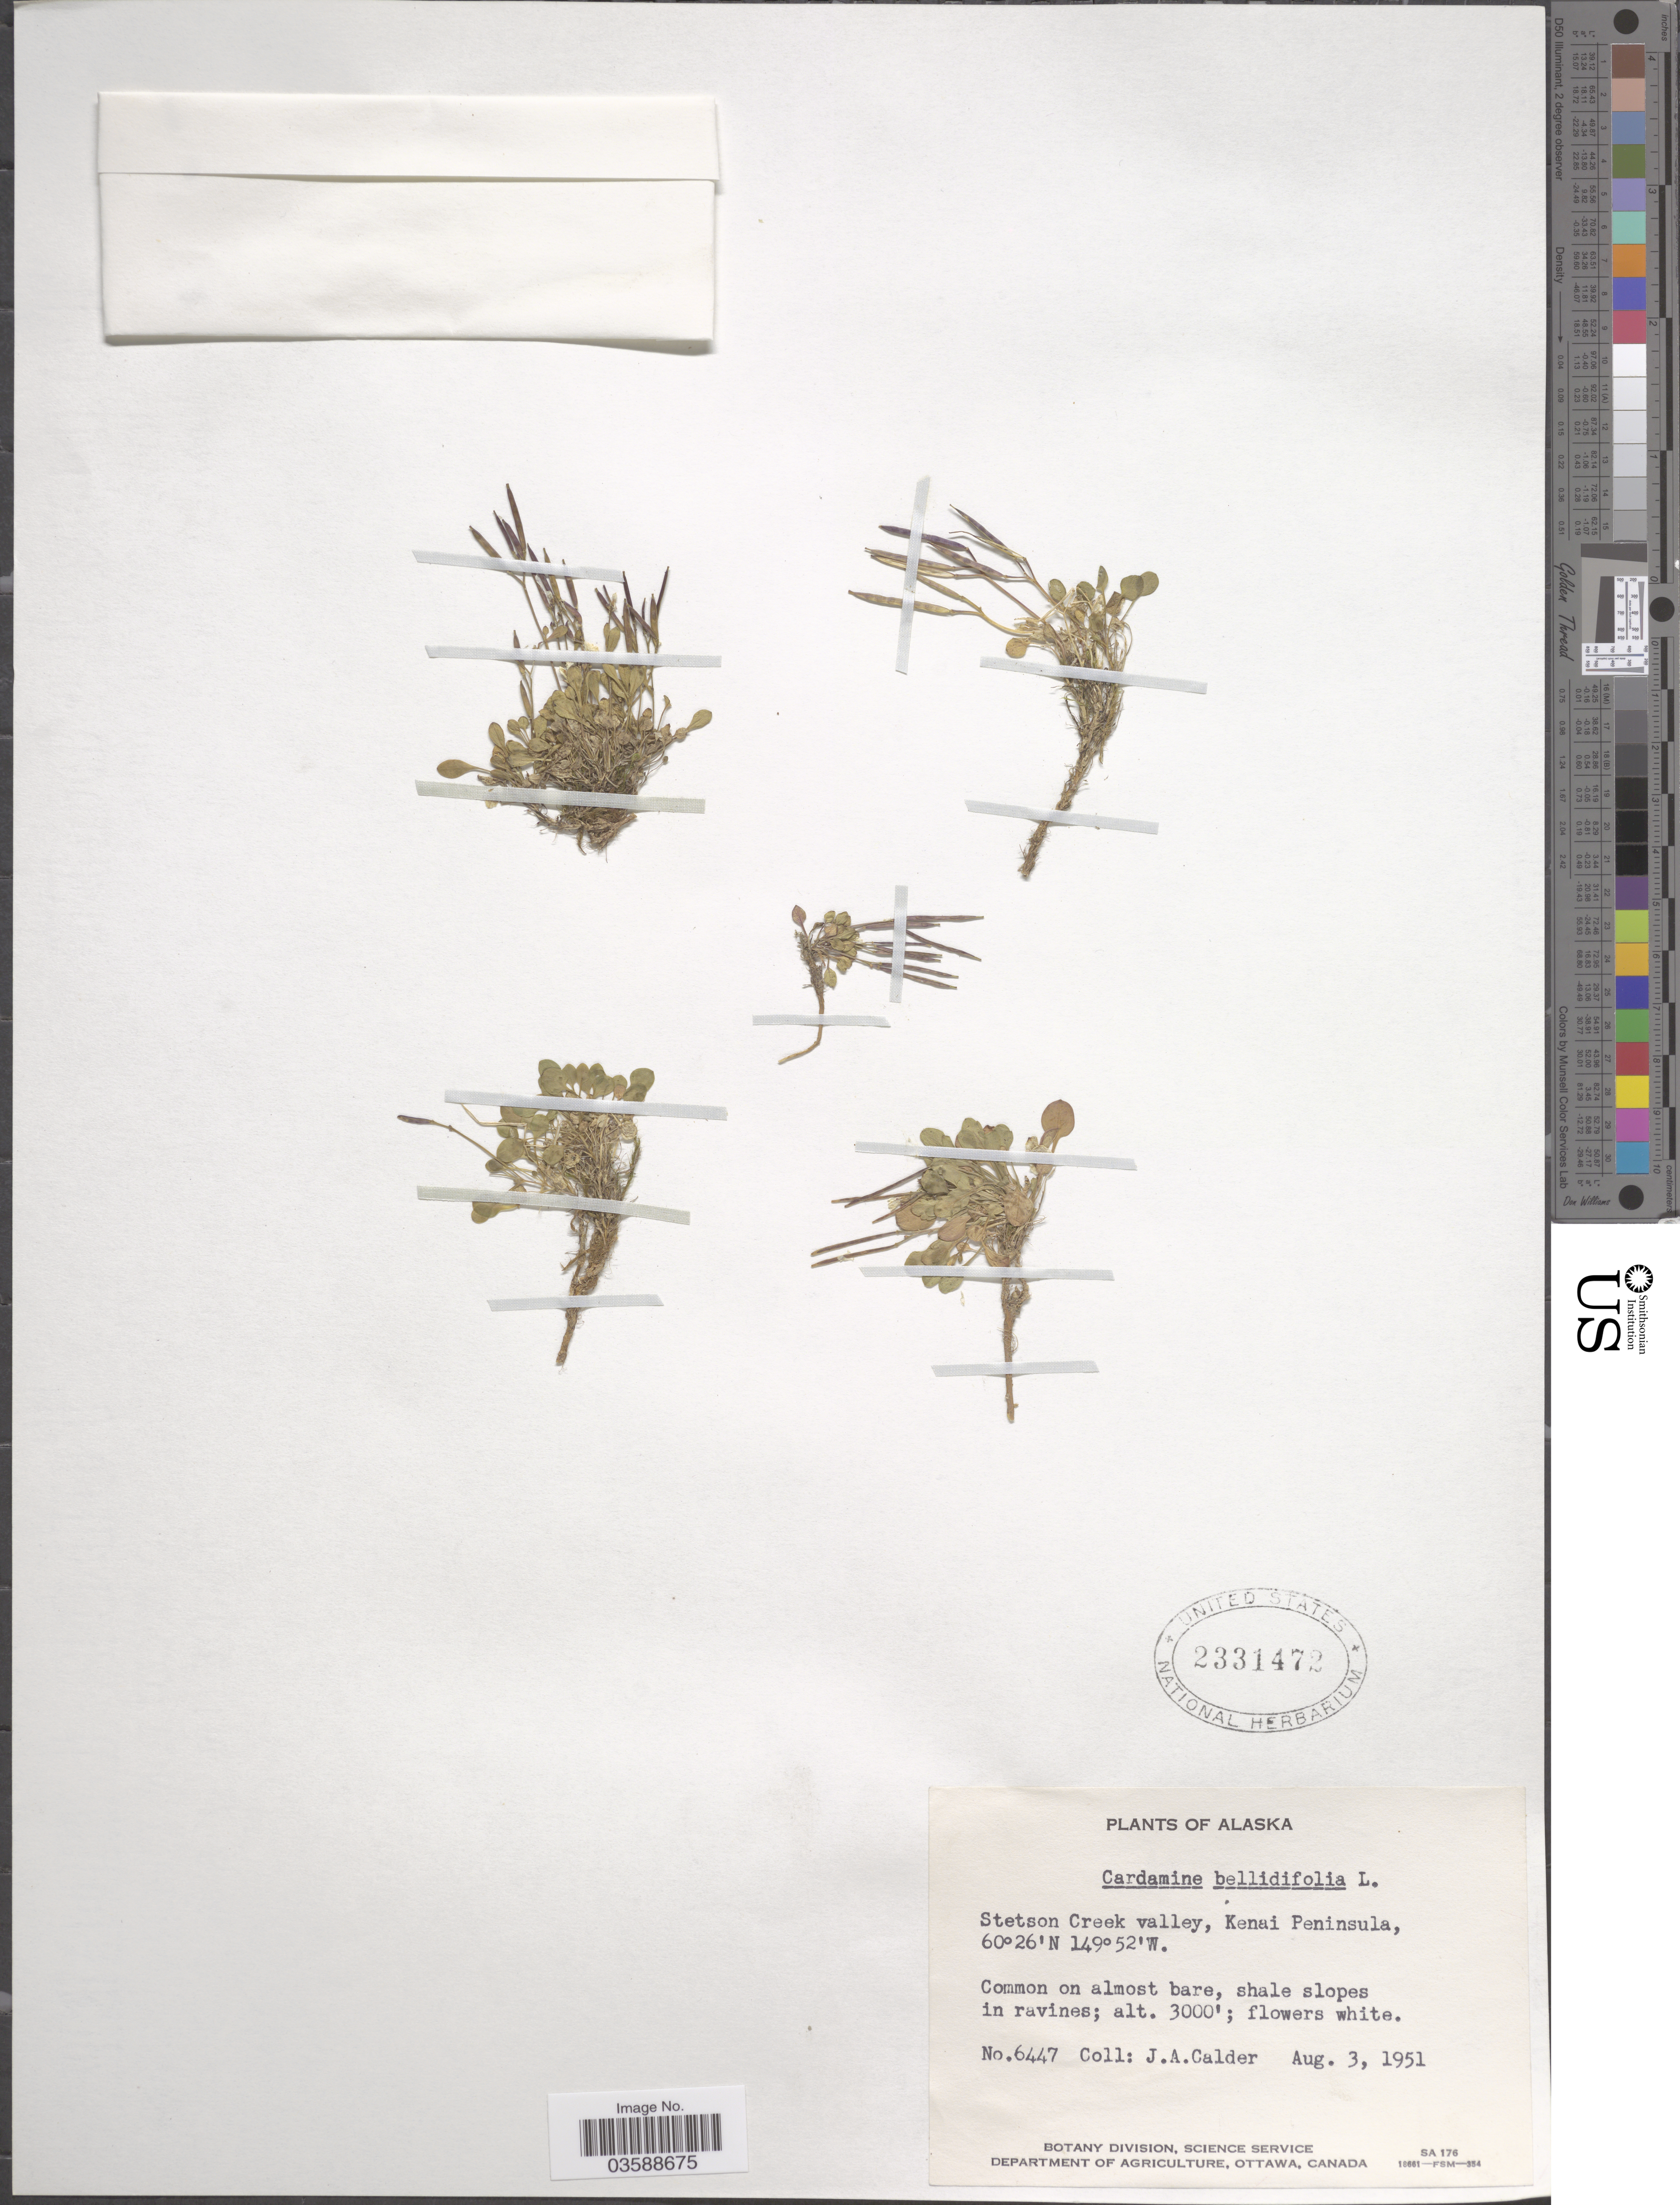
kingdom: Plantae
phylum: Tracheophyta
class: Magnoliopsida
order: Brassicales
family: Brassicaceae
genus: Cardamine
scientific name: Cardamine bellidifolia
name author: L.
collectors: J. A. Calder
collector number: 6447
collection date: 1951-08-03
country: United States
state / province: Alaska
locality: Stetson Creek valley, Kenai Peninsula.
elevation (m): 914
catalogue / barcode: US 2331472